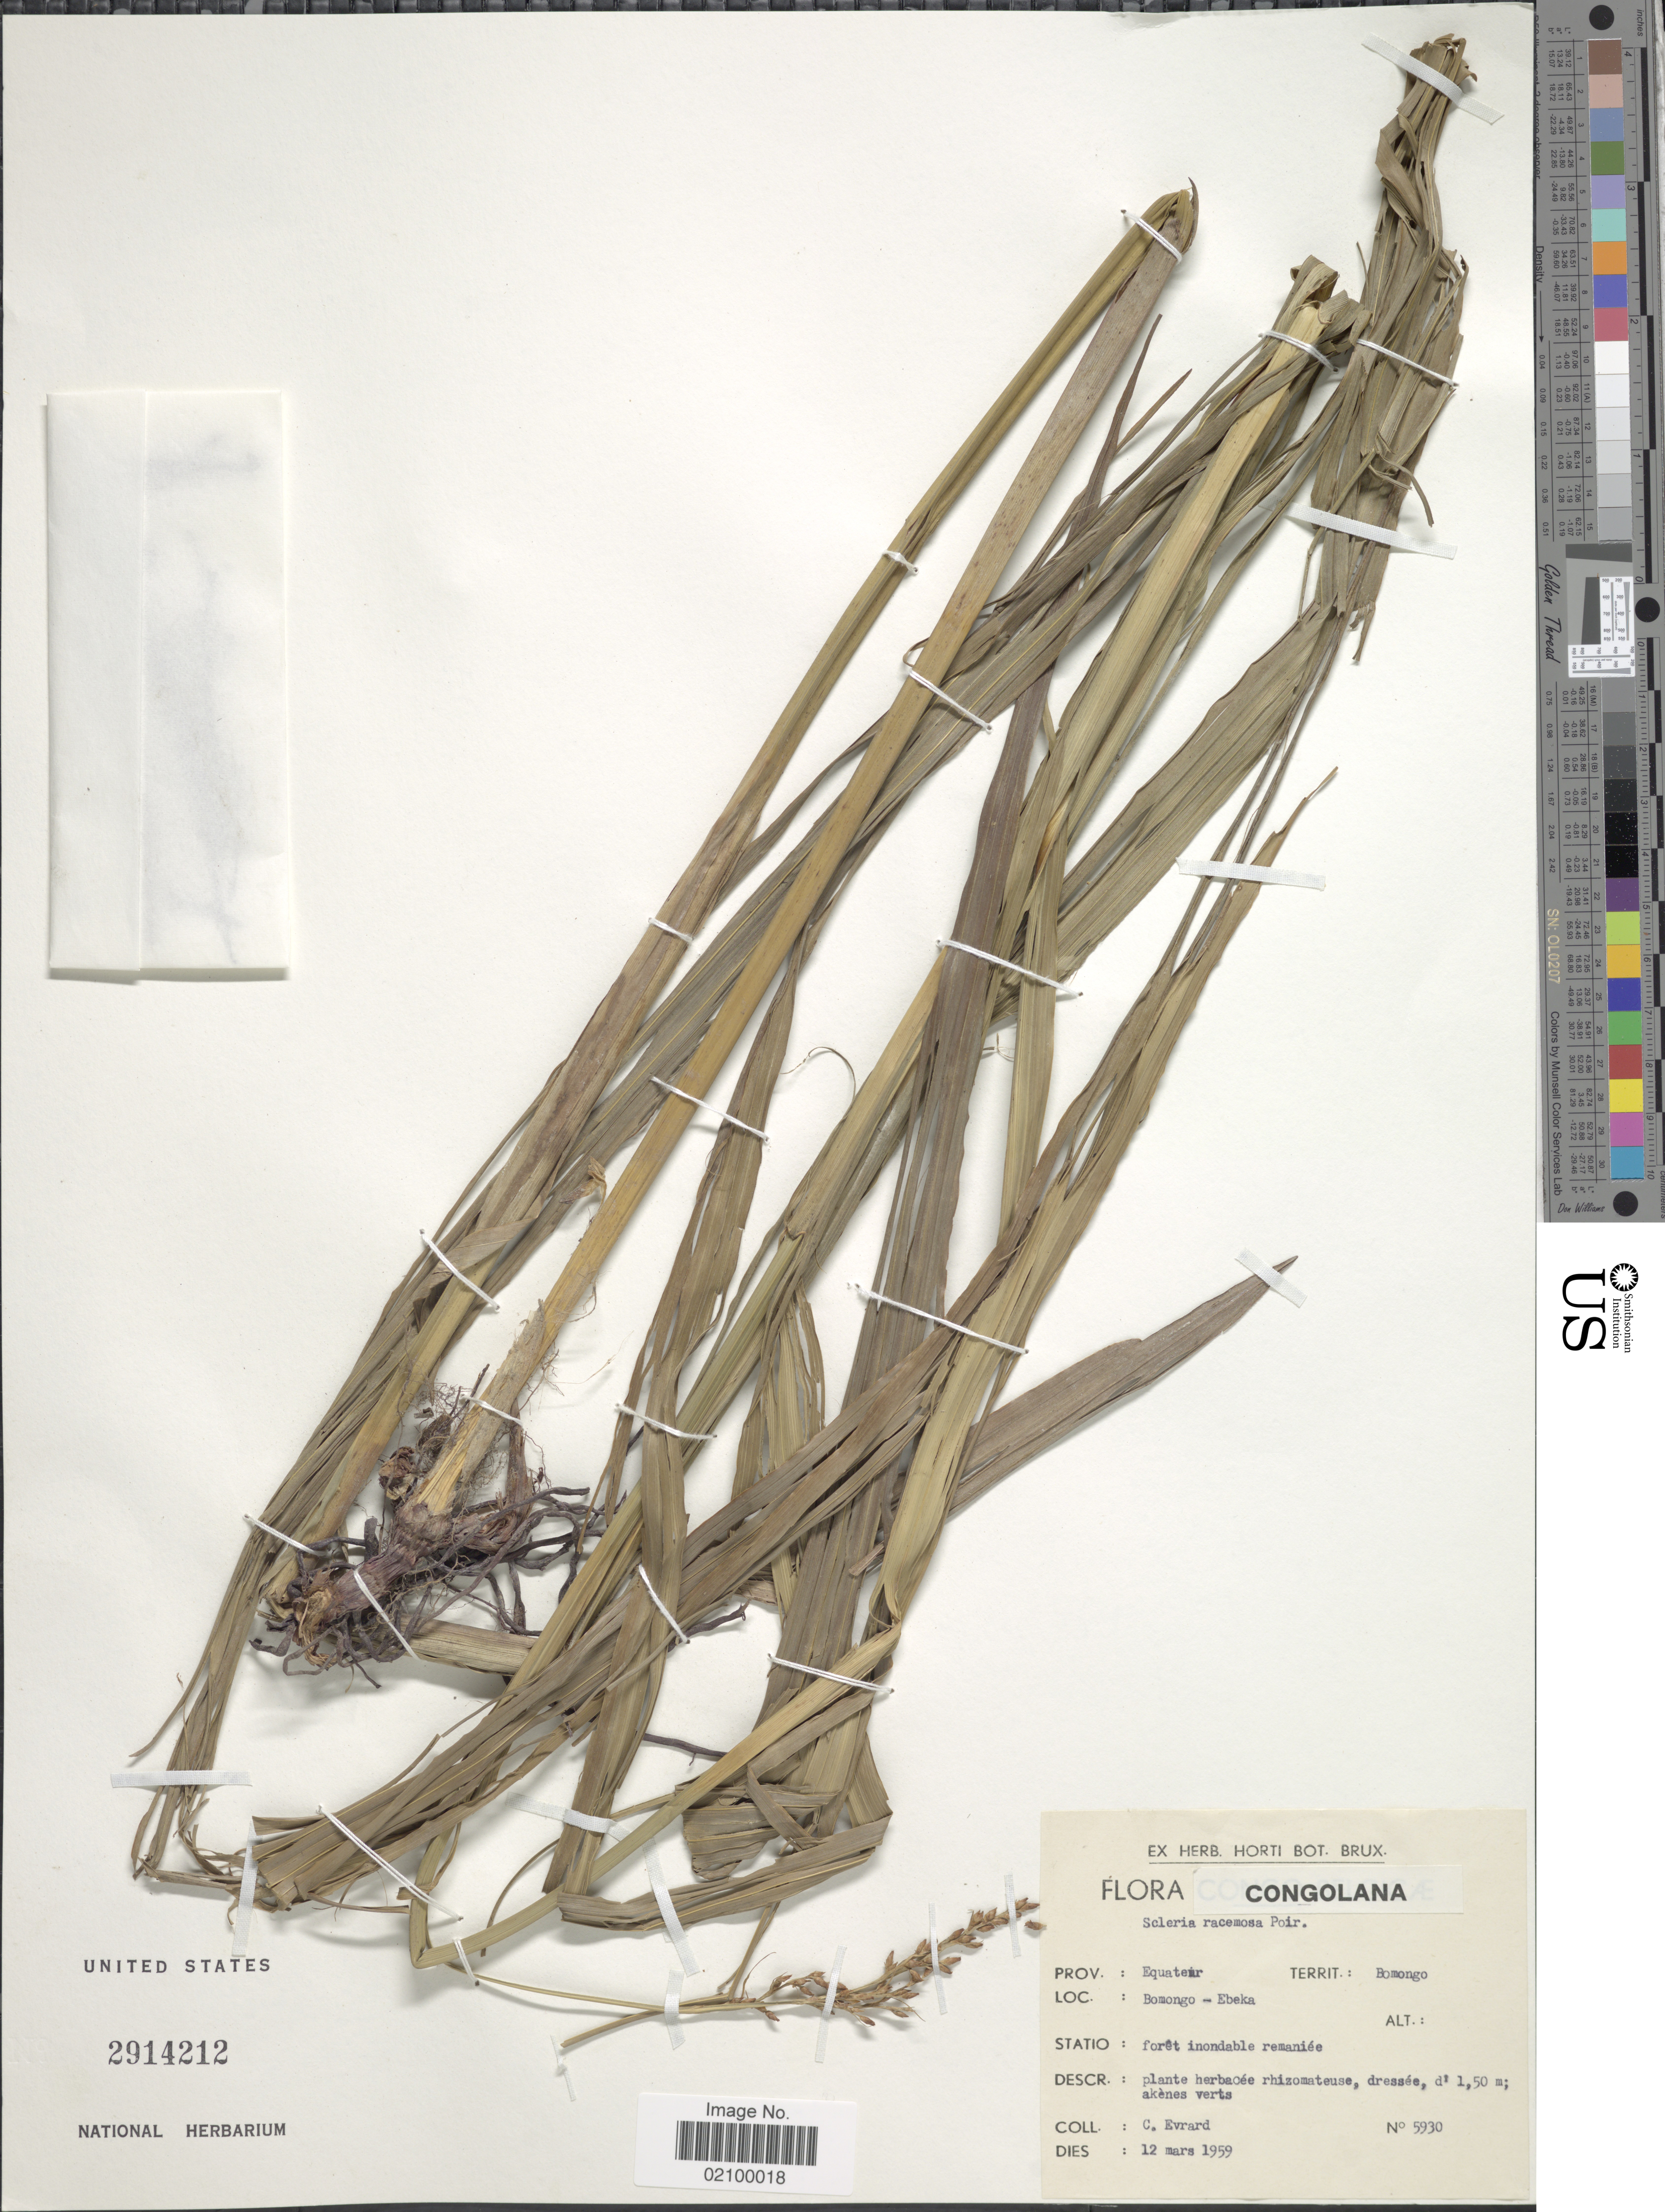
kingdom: Plantae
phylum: Tracheophyta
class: Liliopsida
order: Poales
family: Cyperaceae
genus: Scleria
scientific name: Scleria racemosa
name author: Poir.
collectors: C. Evrard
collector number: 5930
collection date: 1959-03-12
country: Congo, Democratic Republic of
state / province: Equateur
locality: Congolana, Prov. Equateur. Territ. Bomongo, Bomongo - Ebeka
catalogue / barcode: US 2914212